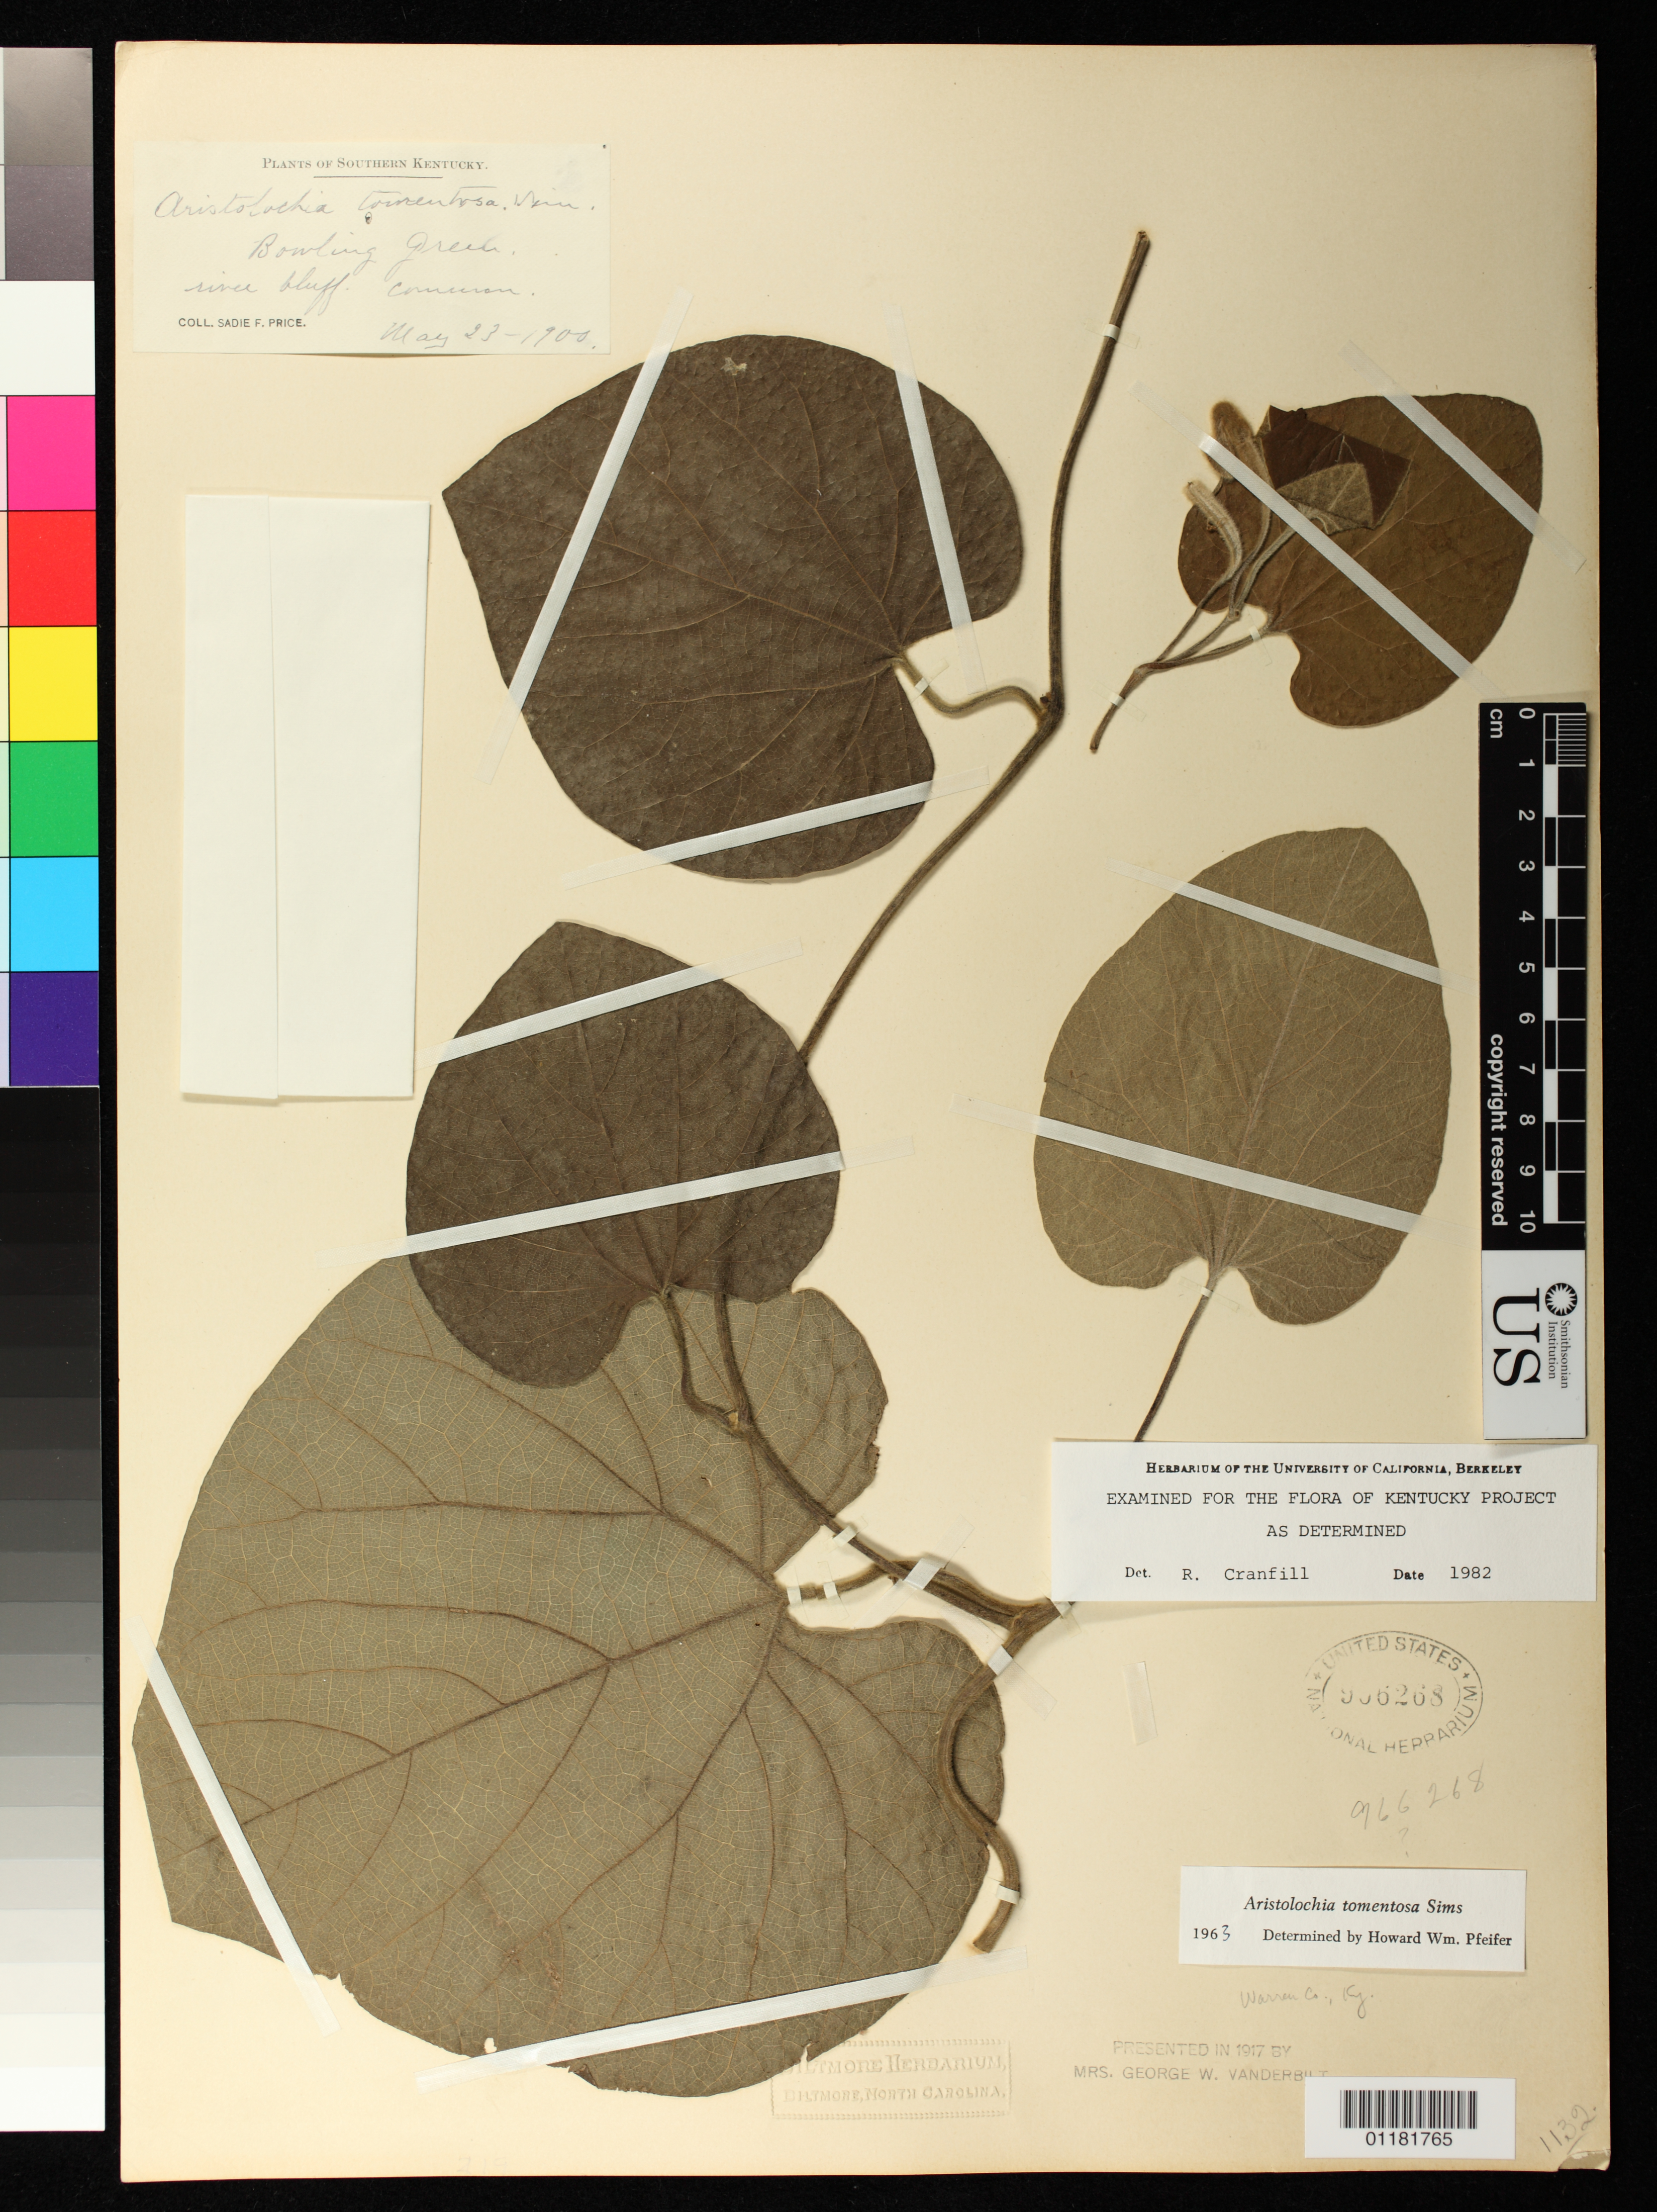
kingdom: Plantae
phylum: Tracheophyta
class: Magnoliopsida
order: Piperales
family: Aristolochiaceae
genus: Aristolochia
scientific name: Aristolochia tomentosa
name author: Sims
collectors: S. Price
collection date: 1900-05-23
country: United States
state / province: Kentucky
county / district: Warren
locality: Bowling Green, Warren County river bluff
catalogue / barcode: US 966268